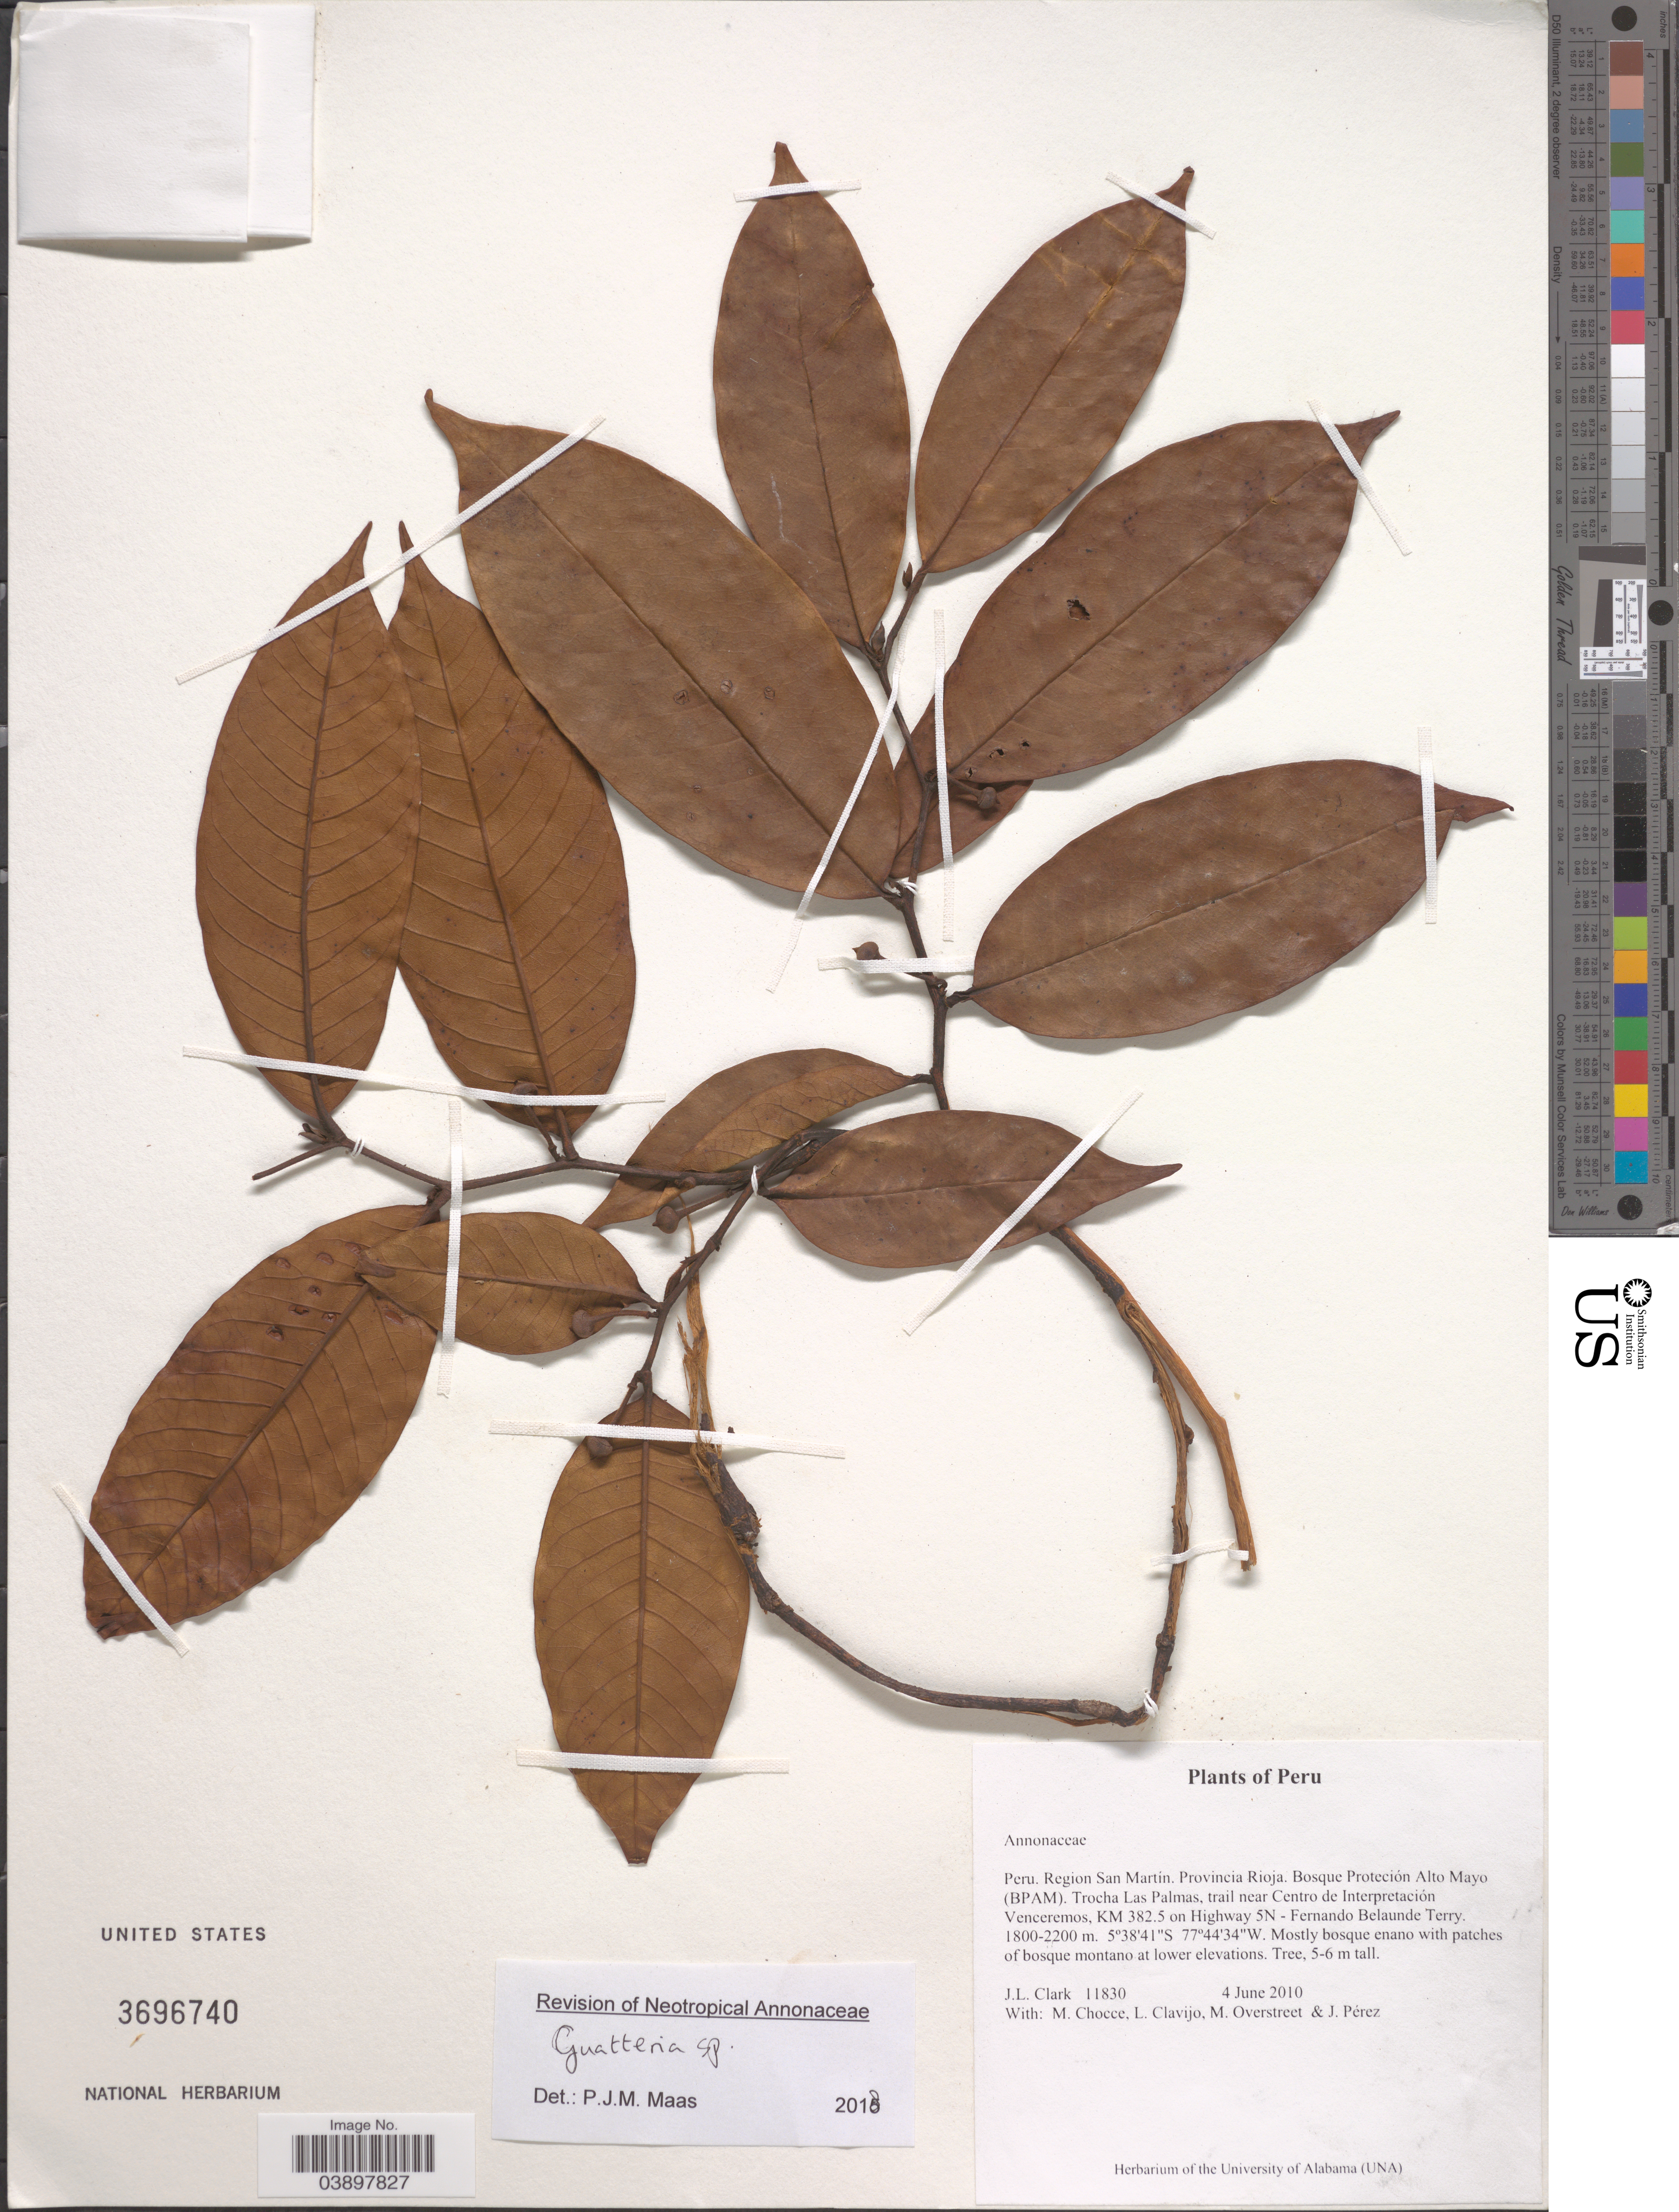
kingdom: Plantae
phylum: Tracheophyta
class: Magnoliopsida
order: Magnoliales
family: Annonaceae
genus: Guatteria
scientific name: Guatteria sp.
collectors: J. L. Clark, M. Chocce, L. Clavijo, M. Overstreet & J. Pérez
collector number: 11830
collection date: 2010-06-04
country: Peru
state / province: San Martín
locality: Region San martin. Provincia Rioja. Bosque Proteción Alto Mayo (BPAM). Trocha Las Palma, trail Centro de Interpretación Venceremos, KM 382.5 on Highway 5N- Fernando Belaunde Terry.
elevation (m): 1800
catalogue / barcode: US 3696740